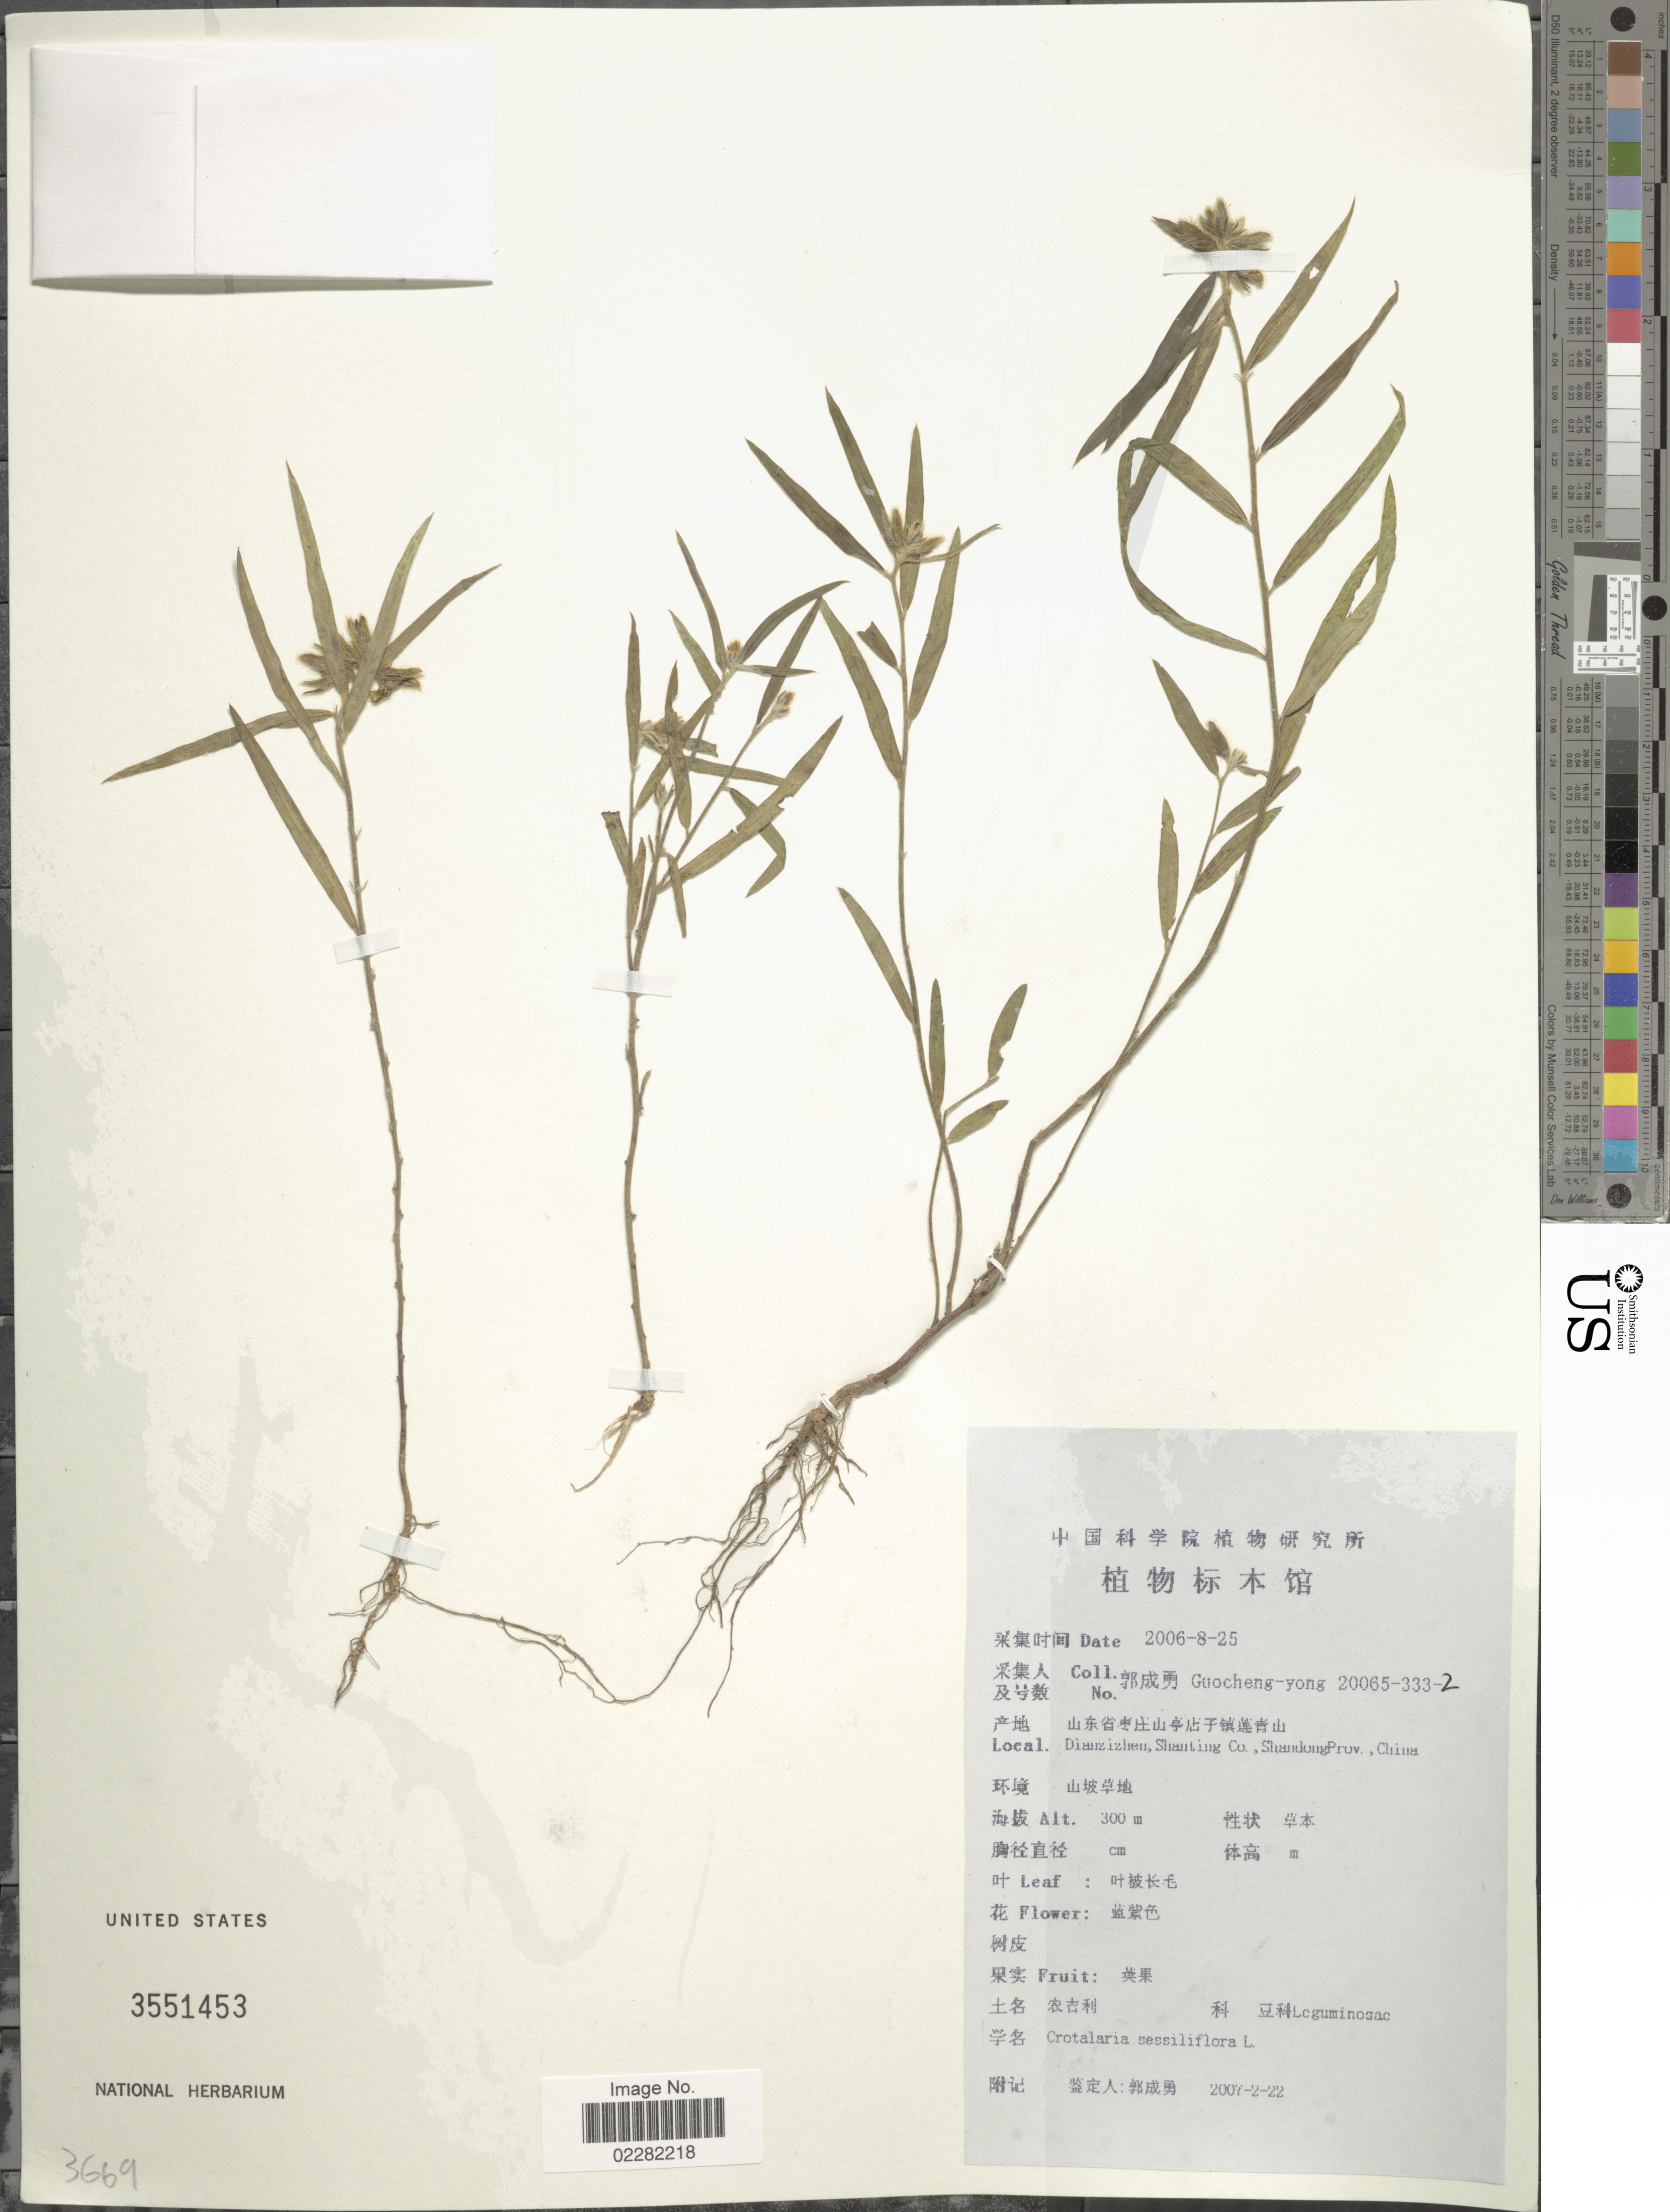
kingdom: Plantae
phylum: Tracheophyta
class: Magnoliopsida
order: Fabales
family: Fabaceae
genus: Crotalaria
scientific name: Crotalaria sessilifolia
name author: L.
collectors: Guo cheng-yong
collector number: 20065-333-2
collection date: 2006-08-25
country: China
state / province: Shandong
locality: Dianzizhen, Shanting Co. Shandong Prov.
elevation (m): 300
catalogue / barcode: US 3551453